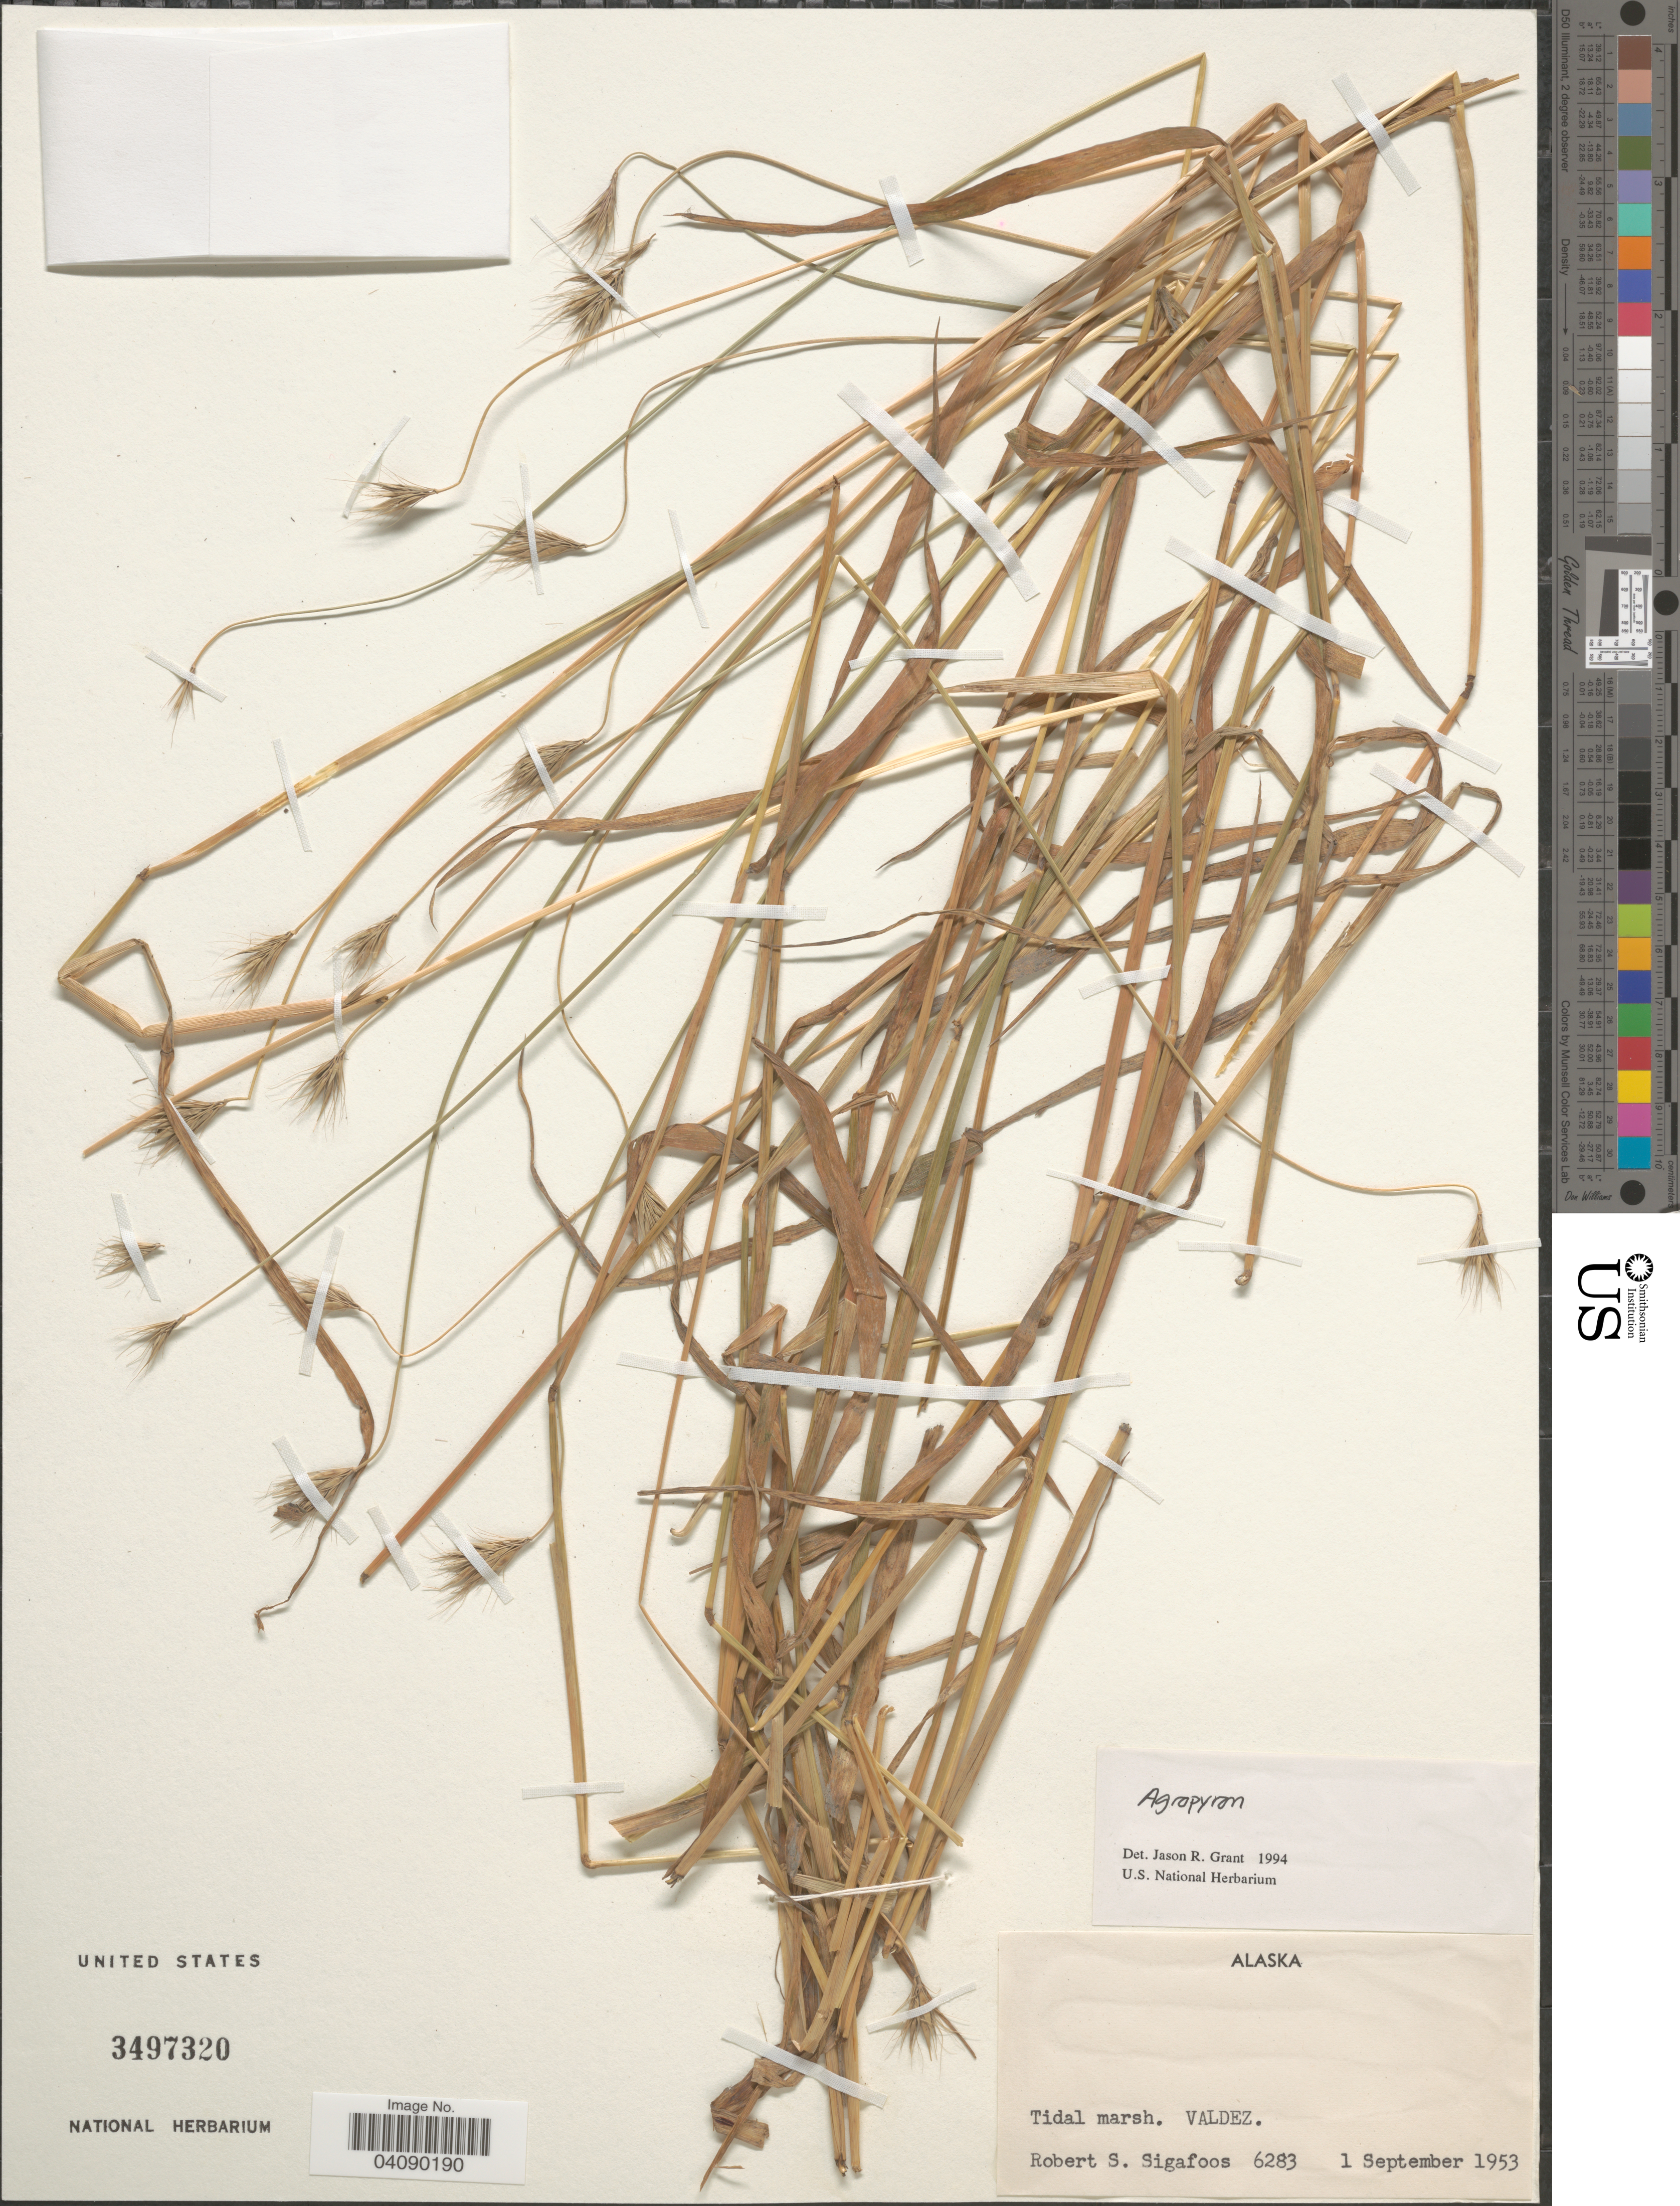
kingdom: Plantae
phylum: Tracheophyta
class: Liliopsida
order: Poales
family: Poaceae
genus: Agropyron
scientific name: Agropyron sp.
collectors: R. Sigafoos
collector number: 6283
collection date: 1953-09-01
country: United States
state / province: Alaska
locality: Tidal marsh. Valdez.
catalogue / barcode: US 3497320